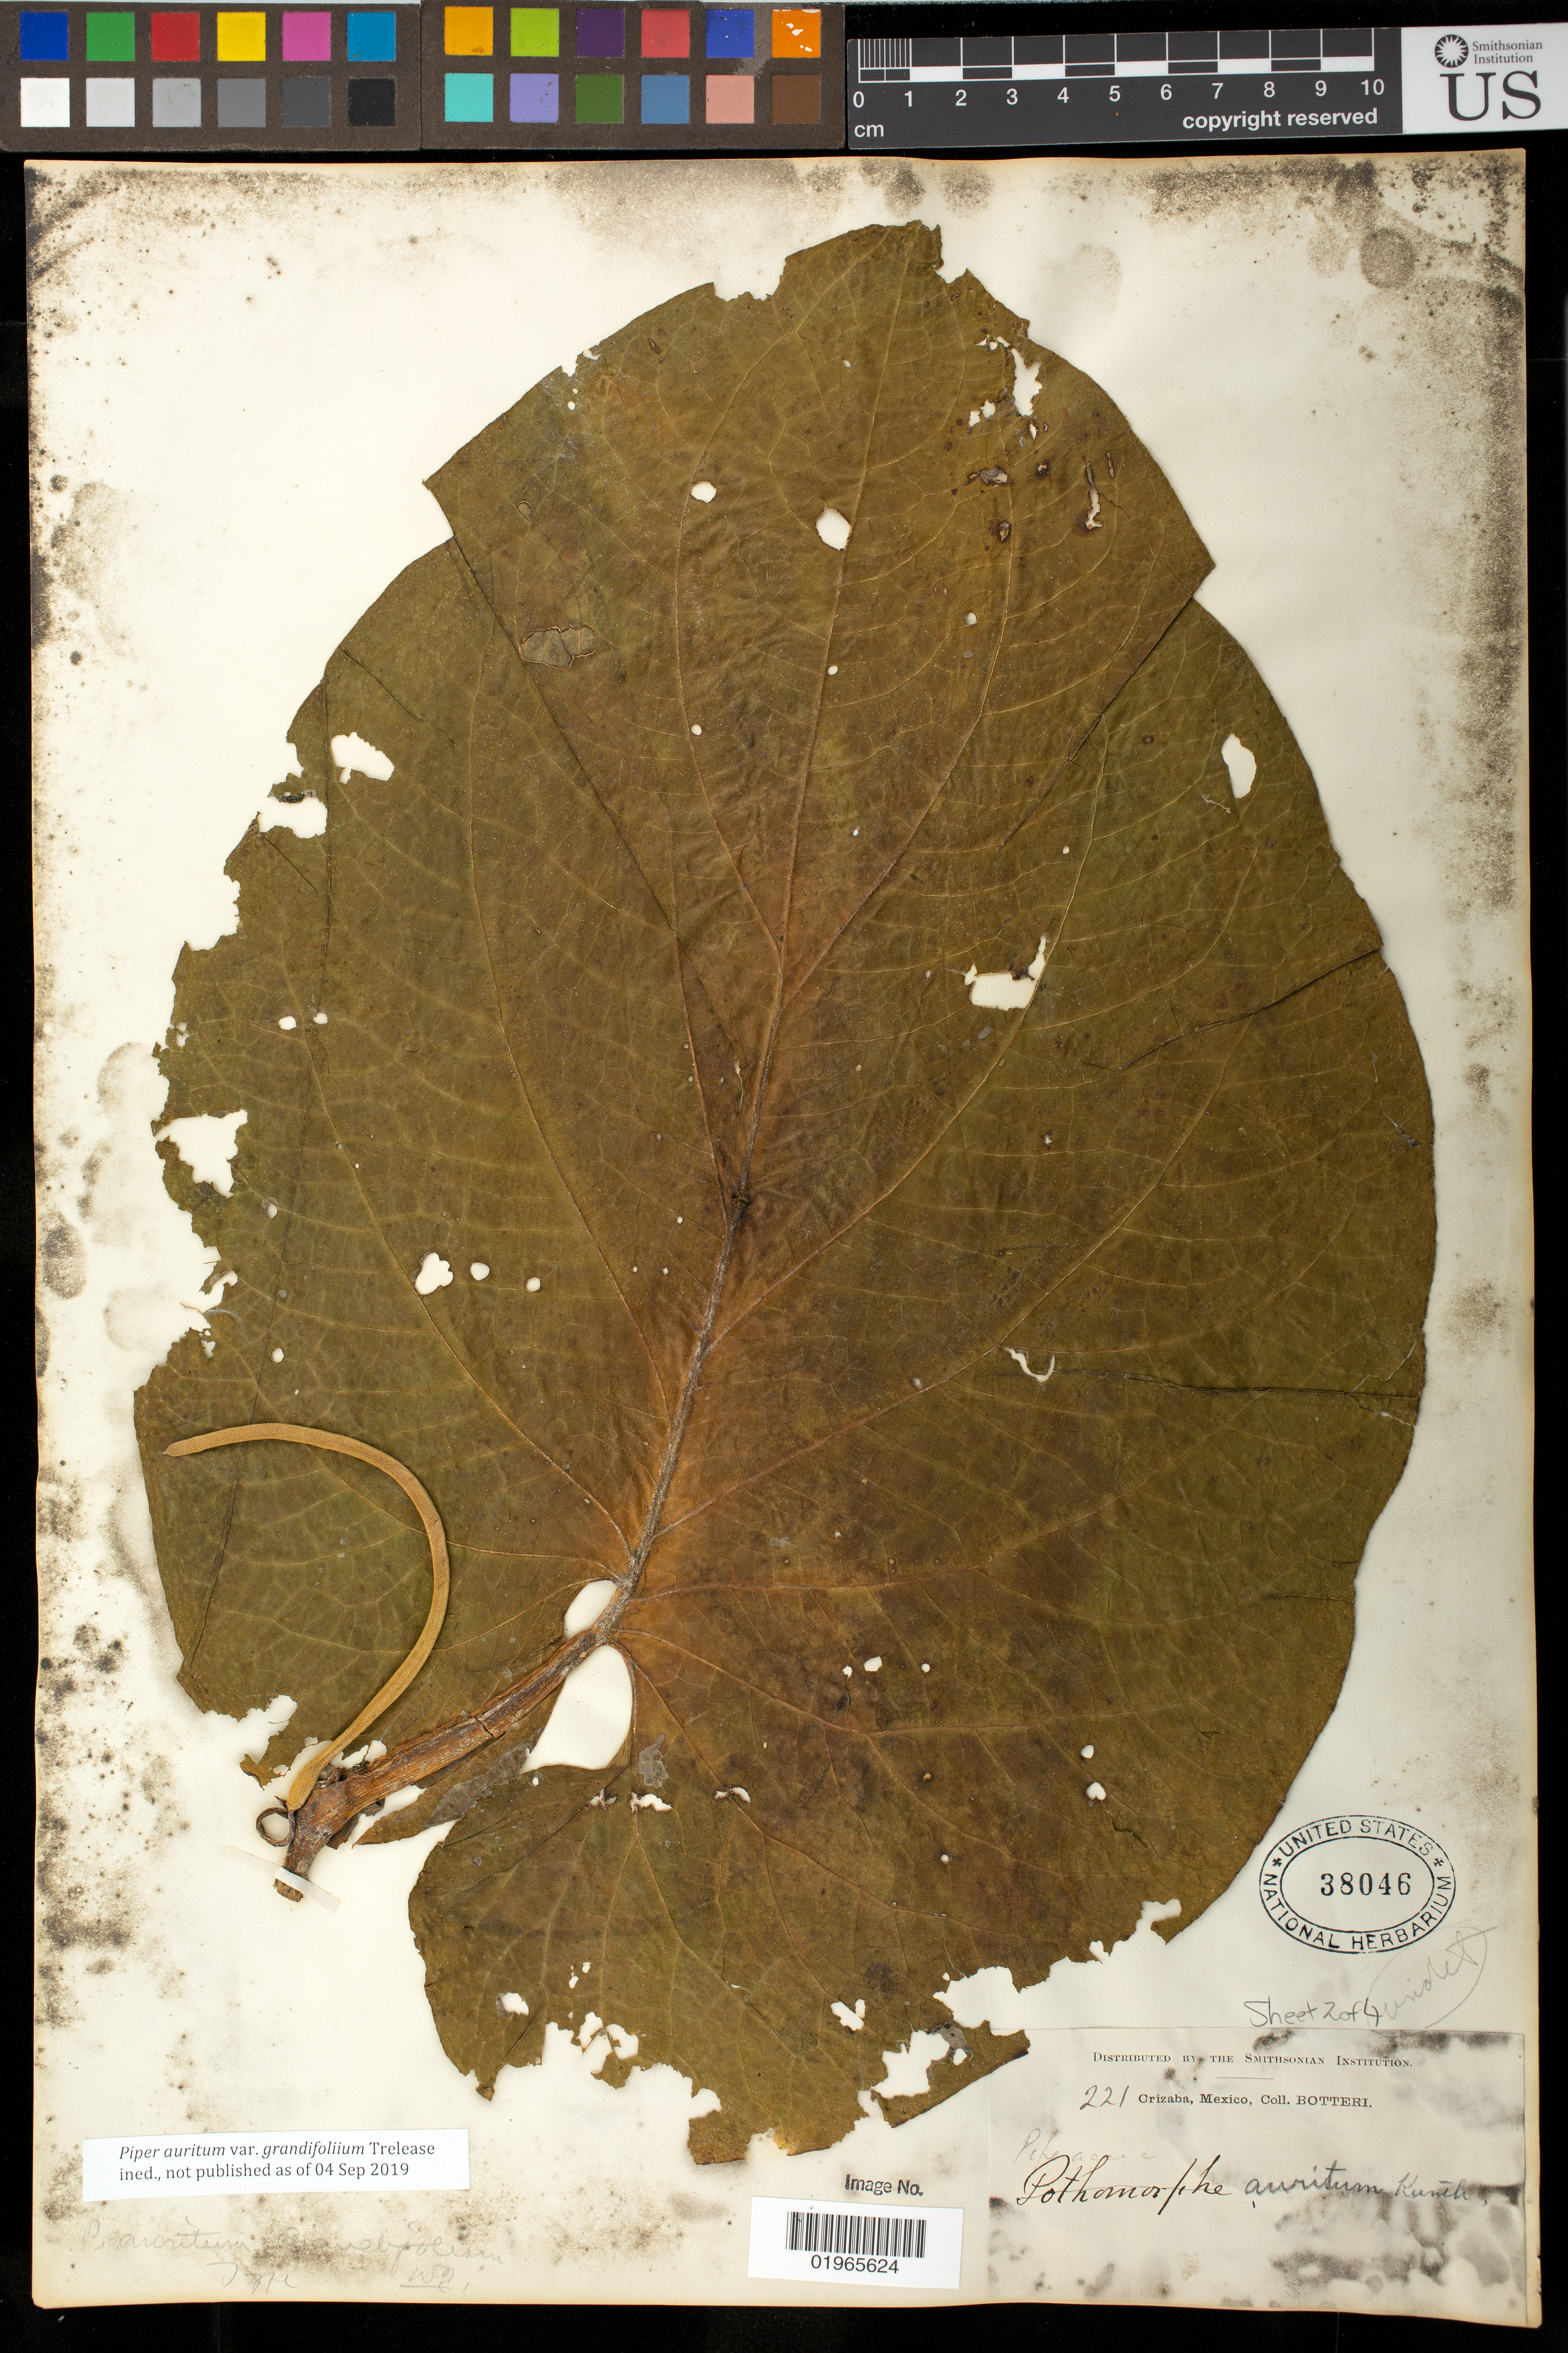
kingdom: Plantae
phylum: Tracheophyta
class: Magnoliopsida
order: Piperales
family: Piperaceae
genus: Piper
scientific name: Piper auritum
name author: Kunth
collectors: -. Botteri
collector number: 221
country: Mexico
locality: Orizaba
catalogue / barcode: US 38046